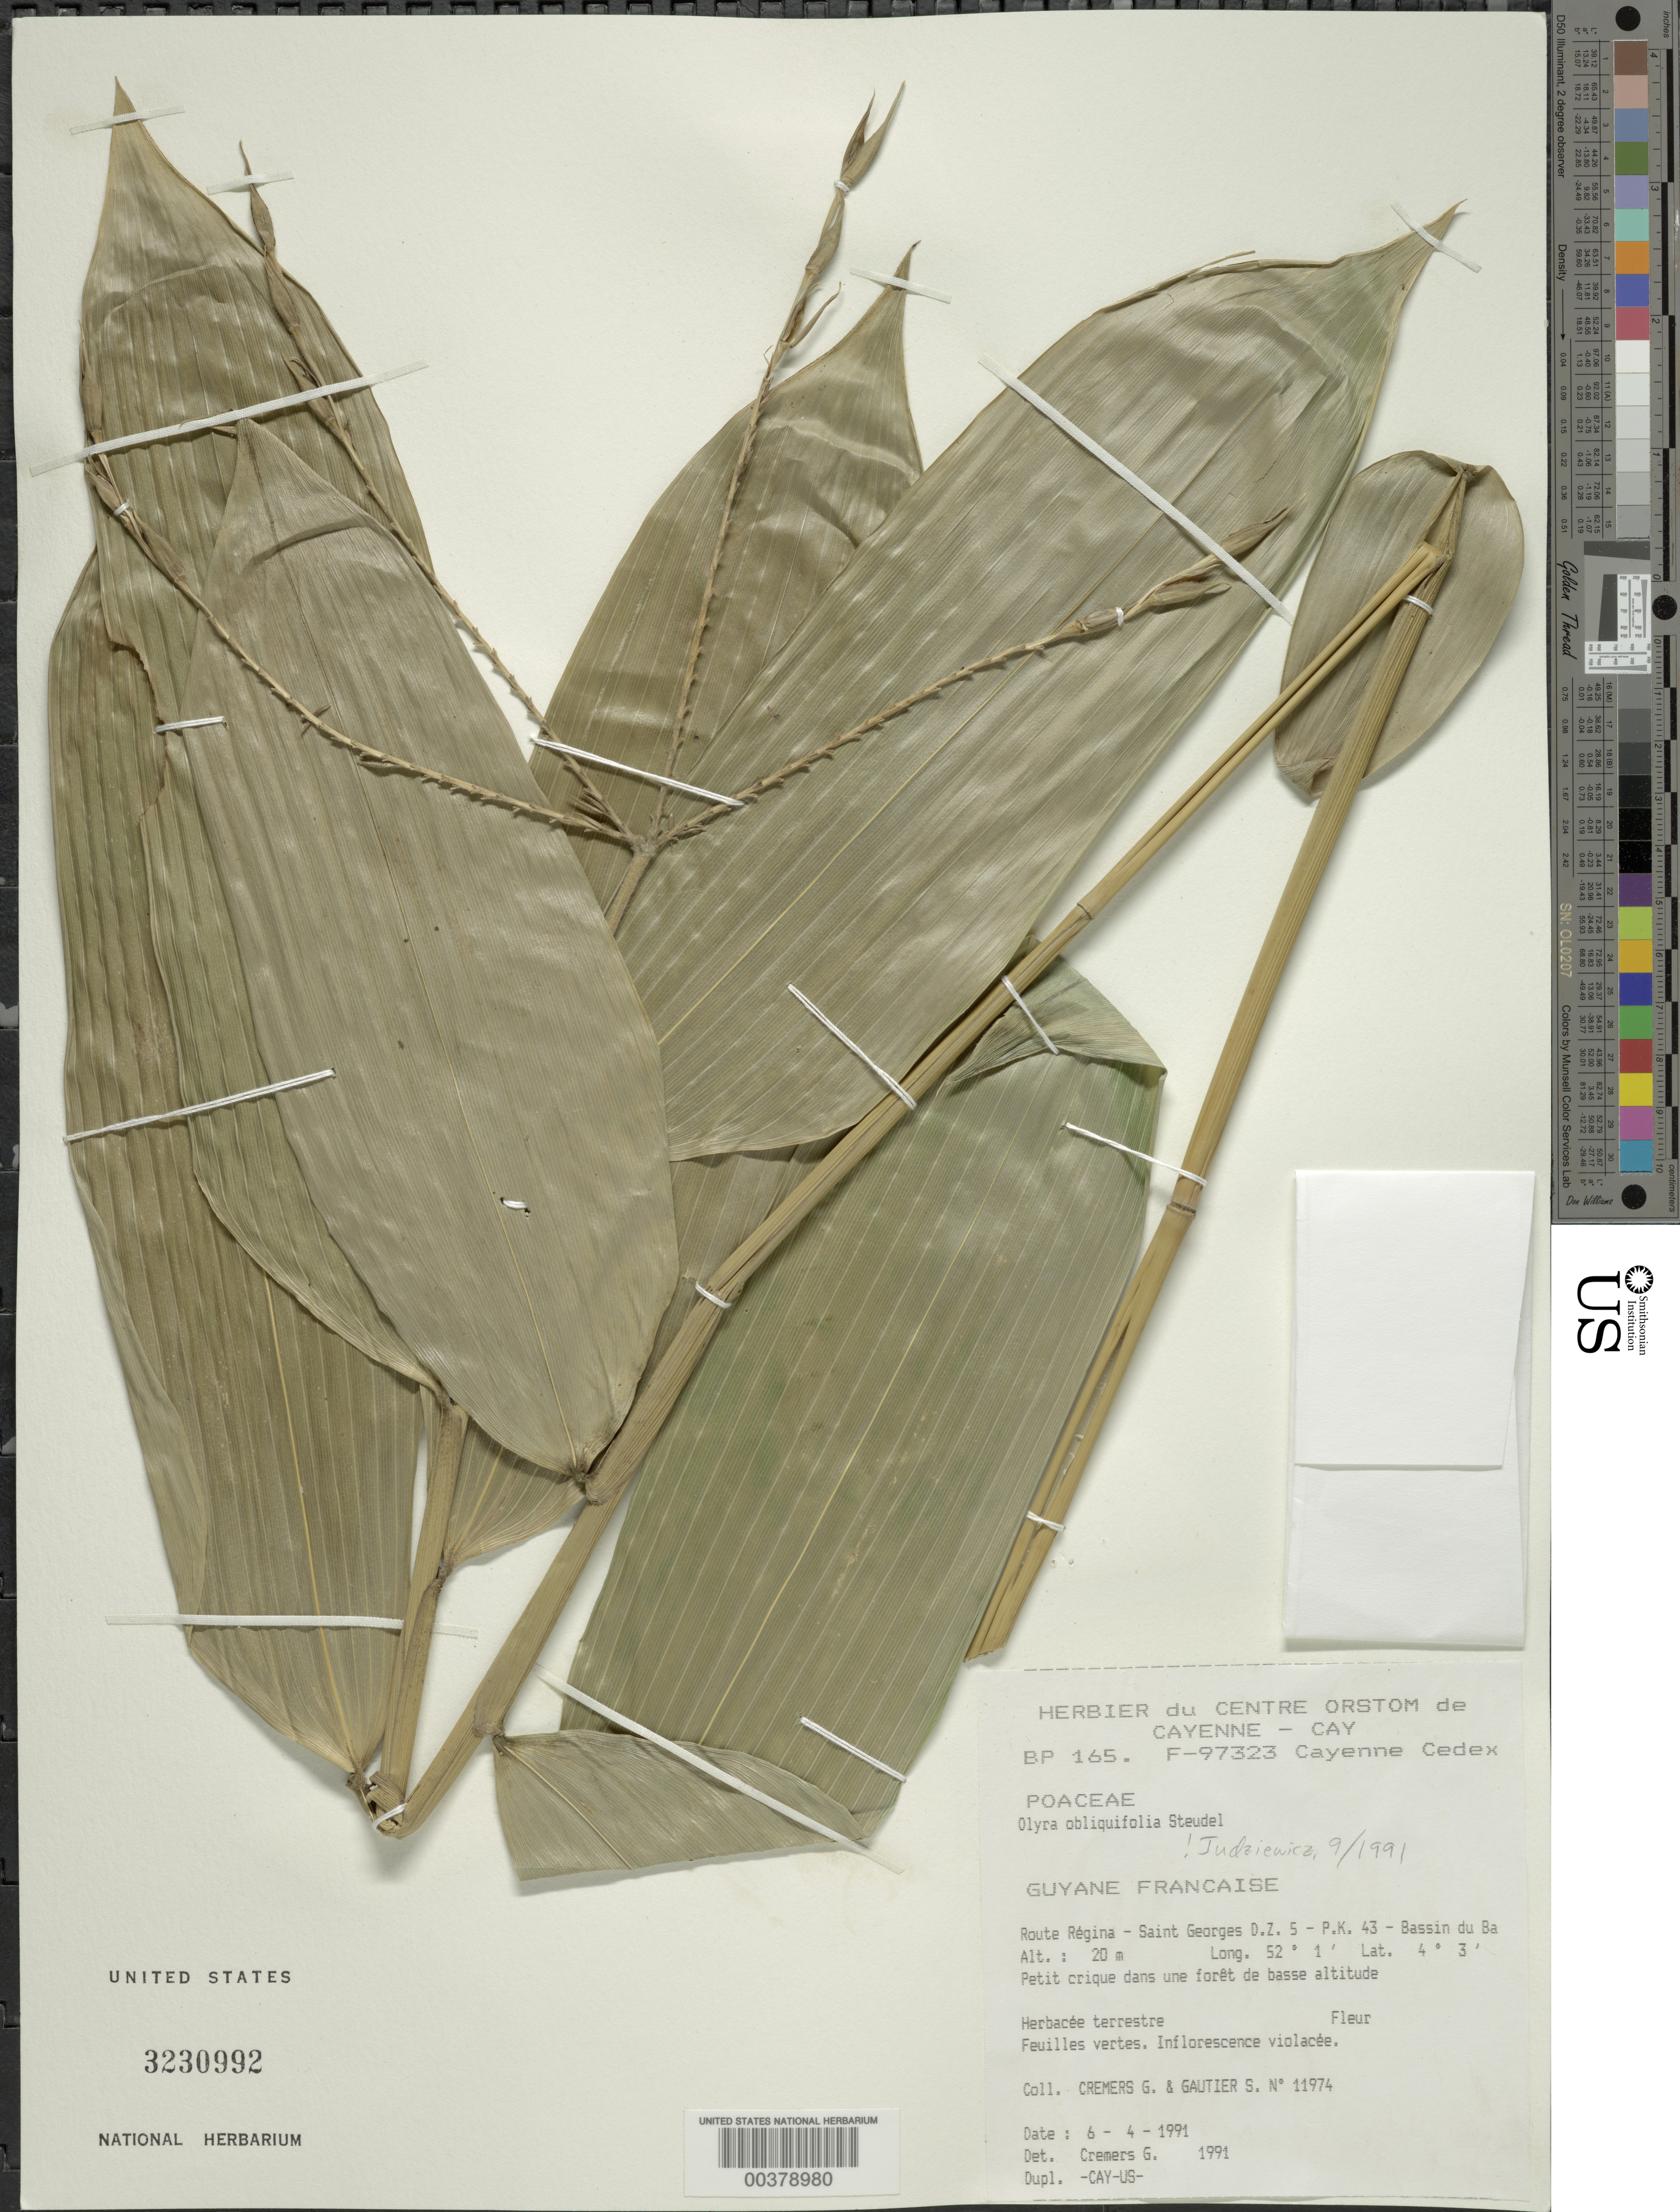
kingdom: Plantae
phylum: Tracheophyta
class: Liliopsida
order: Poales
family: Poaceae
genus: Olyra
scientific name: Olyra obliquifolia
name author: Steud.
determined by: Judziewicz, E. J.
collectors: G. Cremers & S. Gautier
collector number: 11974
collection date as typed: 06 Apr 1991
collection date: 1991-04-06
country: French Guiana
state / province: Cayenne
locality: Route regina; saint georges d.z.5; p.k. 43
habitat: Petit crique dans une foret de basse altitude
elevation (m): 20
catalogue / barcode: US 3230992